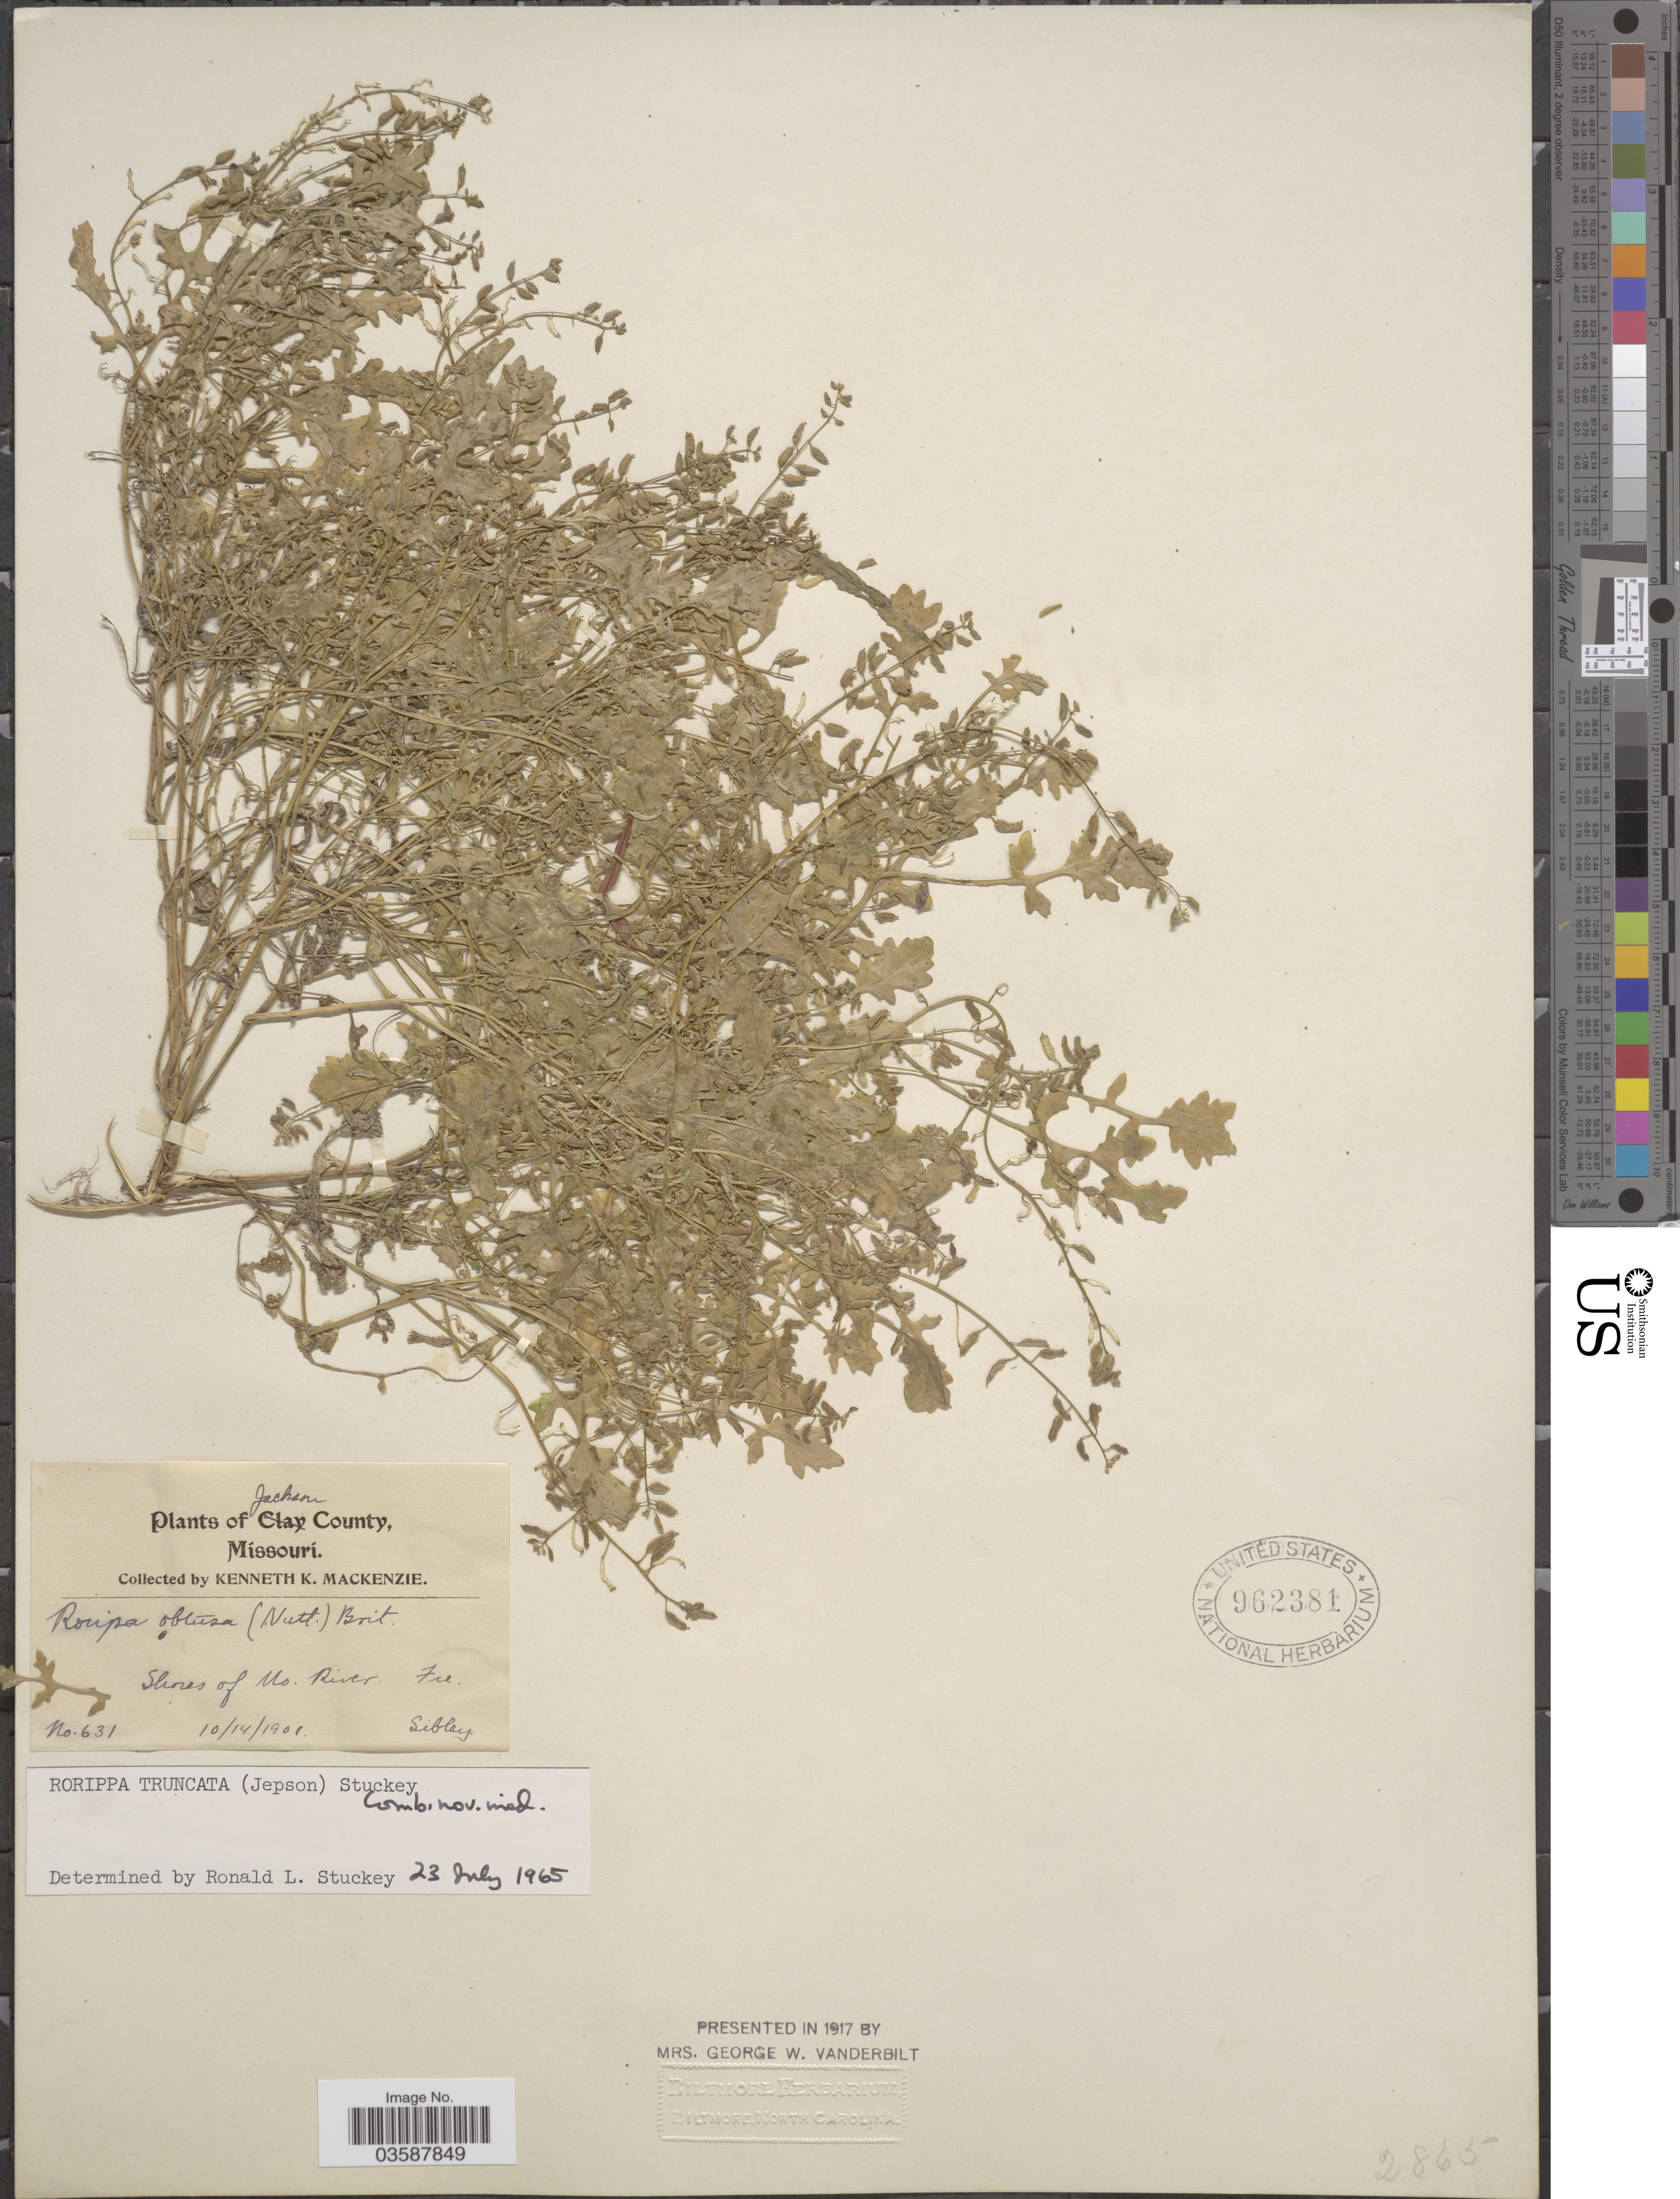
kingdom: Plantae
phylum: Tracheophyta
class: Magnoliopsida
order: Brassicales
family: Brassicaceae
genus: Rorippa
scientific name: Rorippa truncata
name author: (Jeps.) Stuckey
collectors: K. K. Mackenzie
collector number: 631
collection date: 1901-10-14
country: United States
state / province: Missouri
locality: Jackson County. Shores of Mo. River.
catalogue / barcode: US 962381